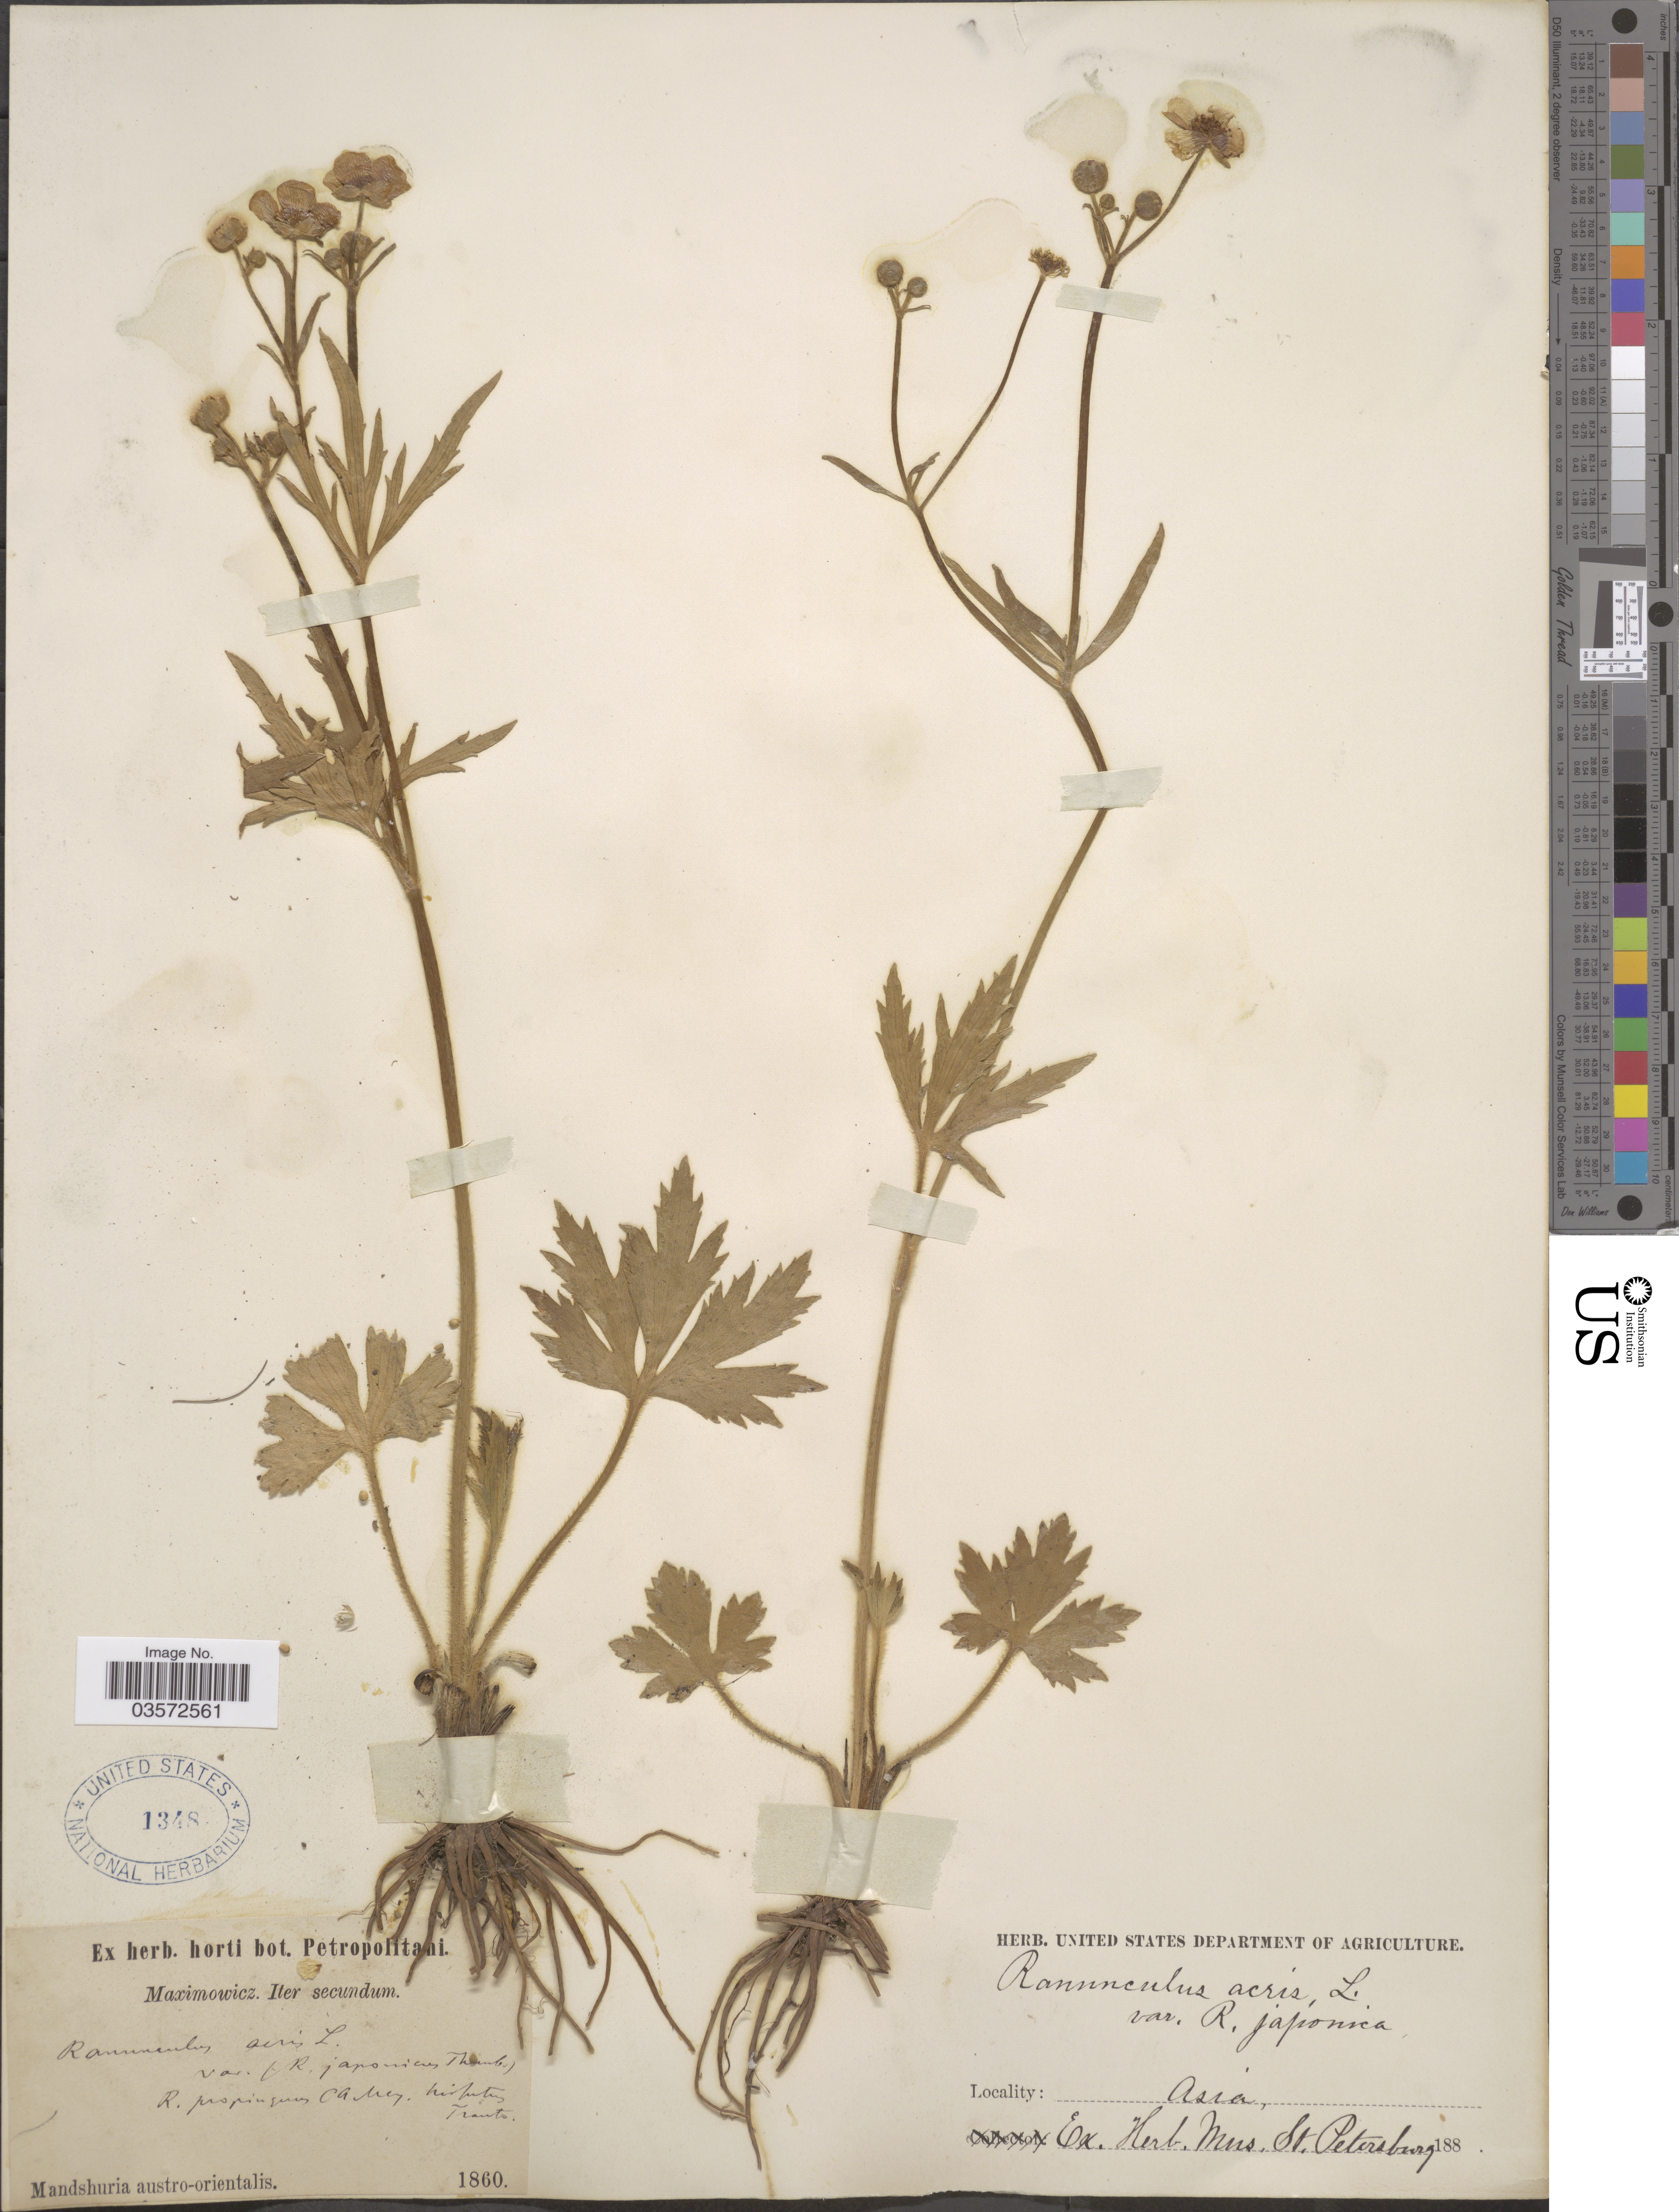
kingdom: Plantae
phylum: Tracheophyta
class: Magnoliopsida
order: Ranunculales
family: Ranunculaceae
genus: Ranunculus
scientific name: Ranunculus japonicus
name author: Thunb.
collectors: Maximowicz, --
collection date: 1860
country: China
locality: Asia. Mandshuria austro-orientalis.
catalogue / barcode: US 1348